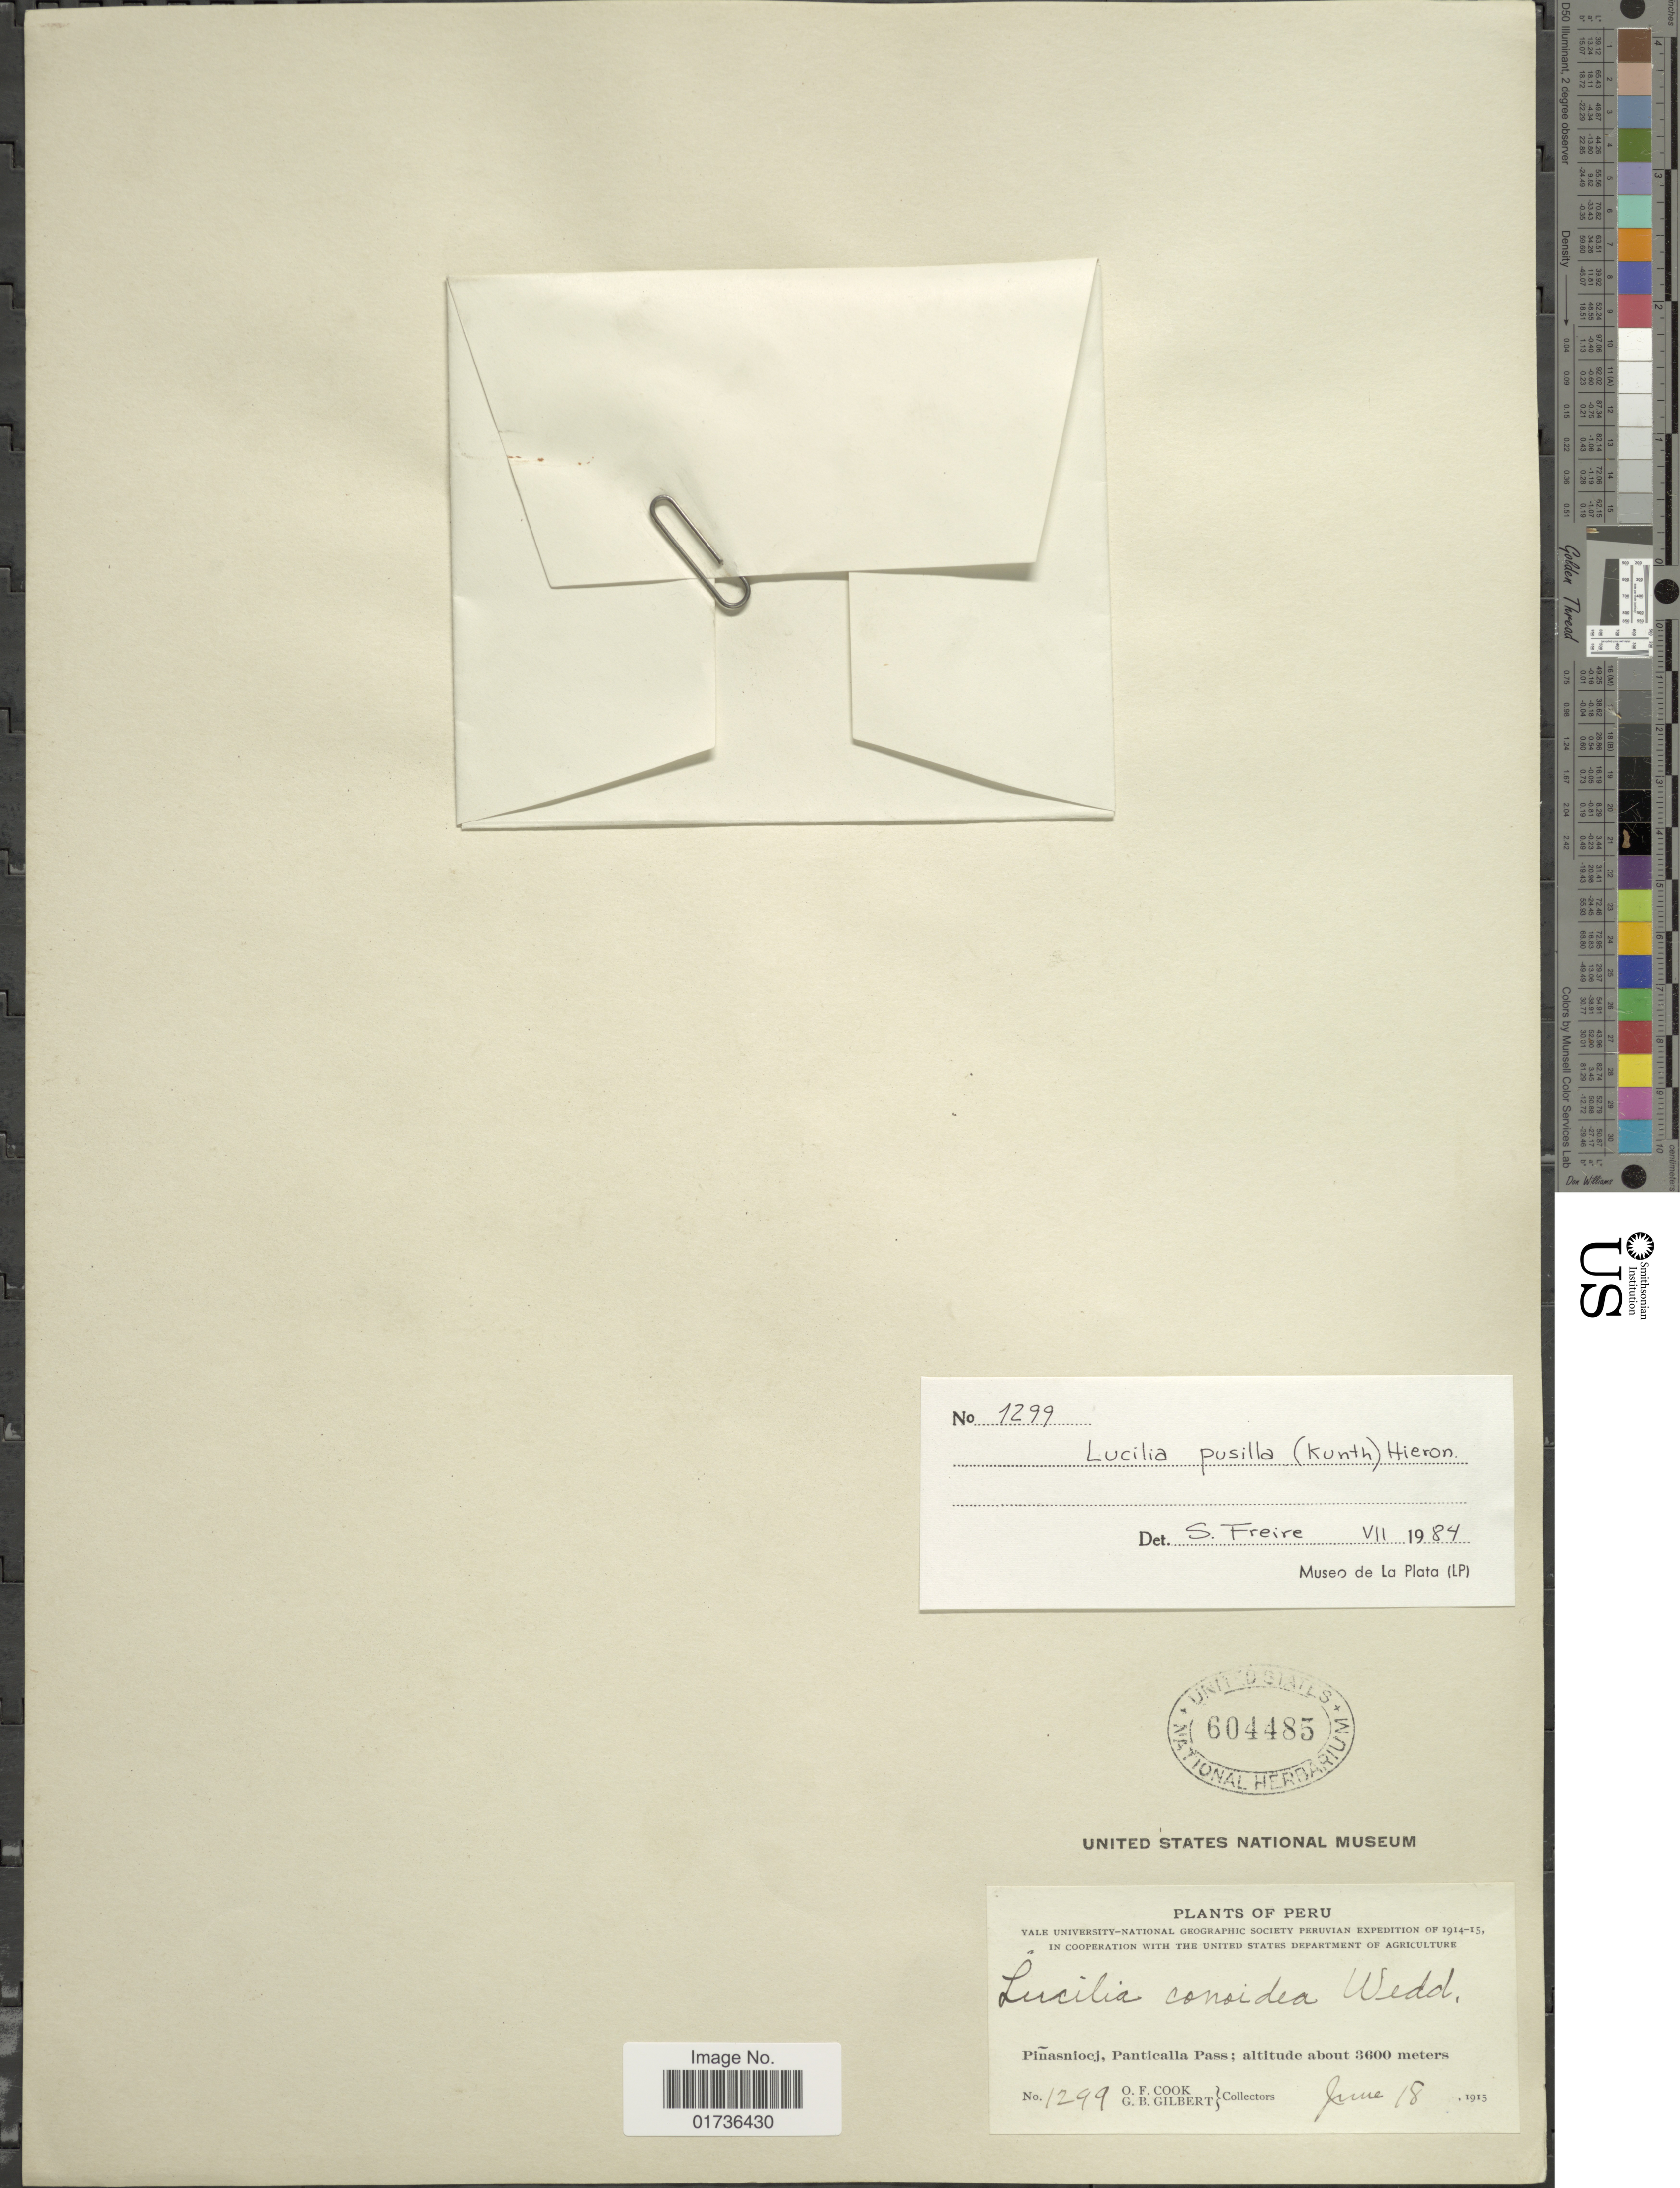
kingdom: Plantae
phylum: Tracheophyta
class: Magnoliopsida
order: Asterales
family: Asteraceae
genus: Lucilia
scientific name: Lucilia kunthiana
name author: (DC.) Zardini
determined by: Dillon, M. O.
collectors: O. F. Cook & G. B. Gilbert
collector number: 1299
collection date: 1915-06-18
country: Peru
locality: Piñasniocj, Panticalla Pass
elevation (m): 3600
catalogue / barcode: US 604485